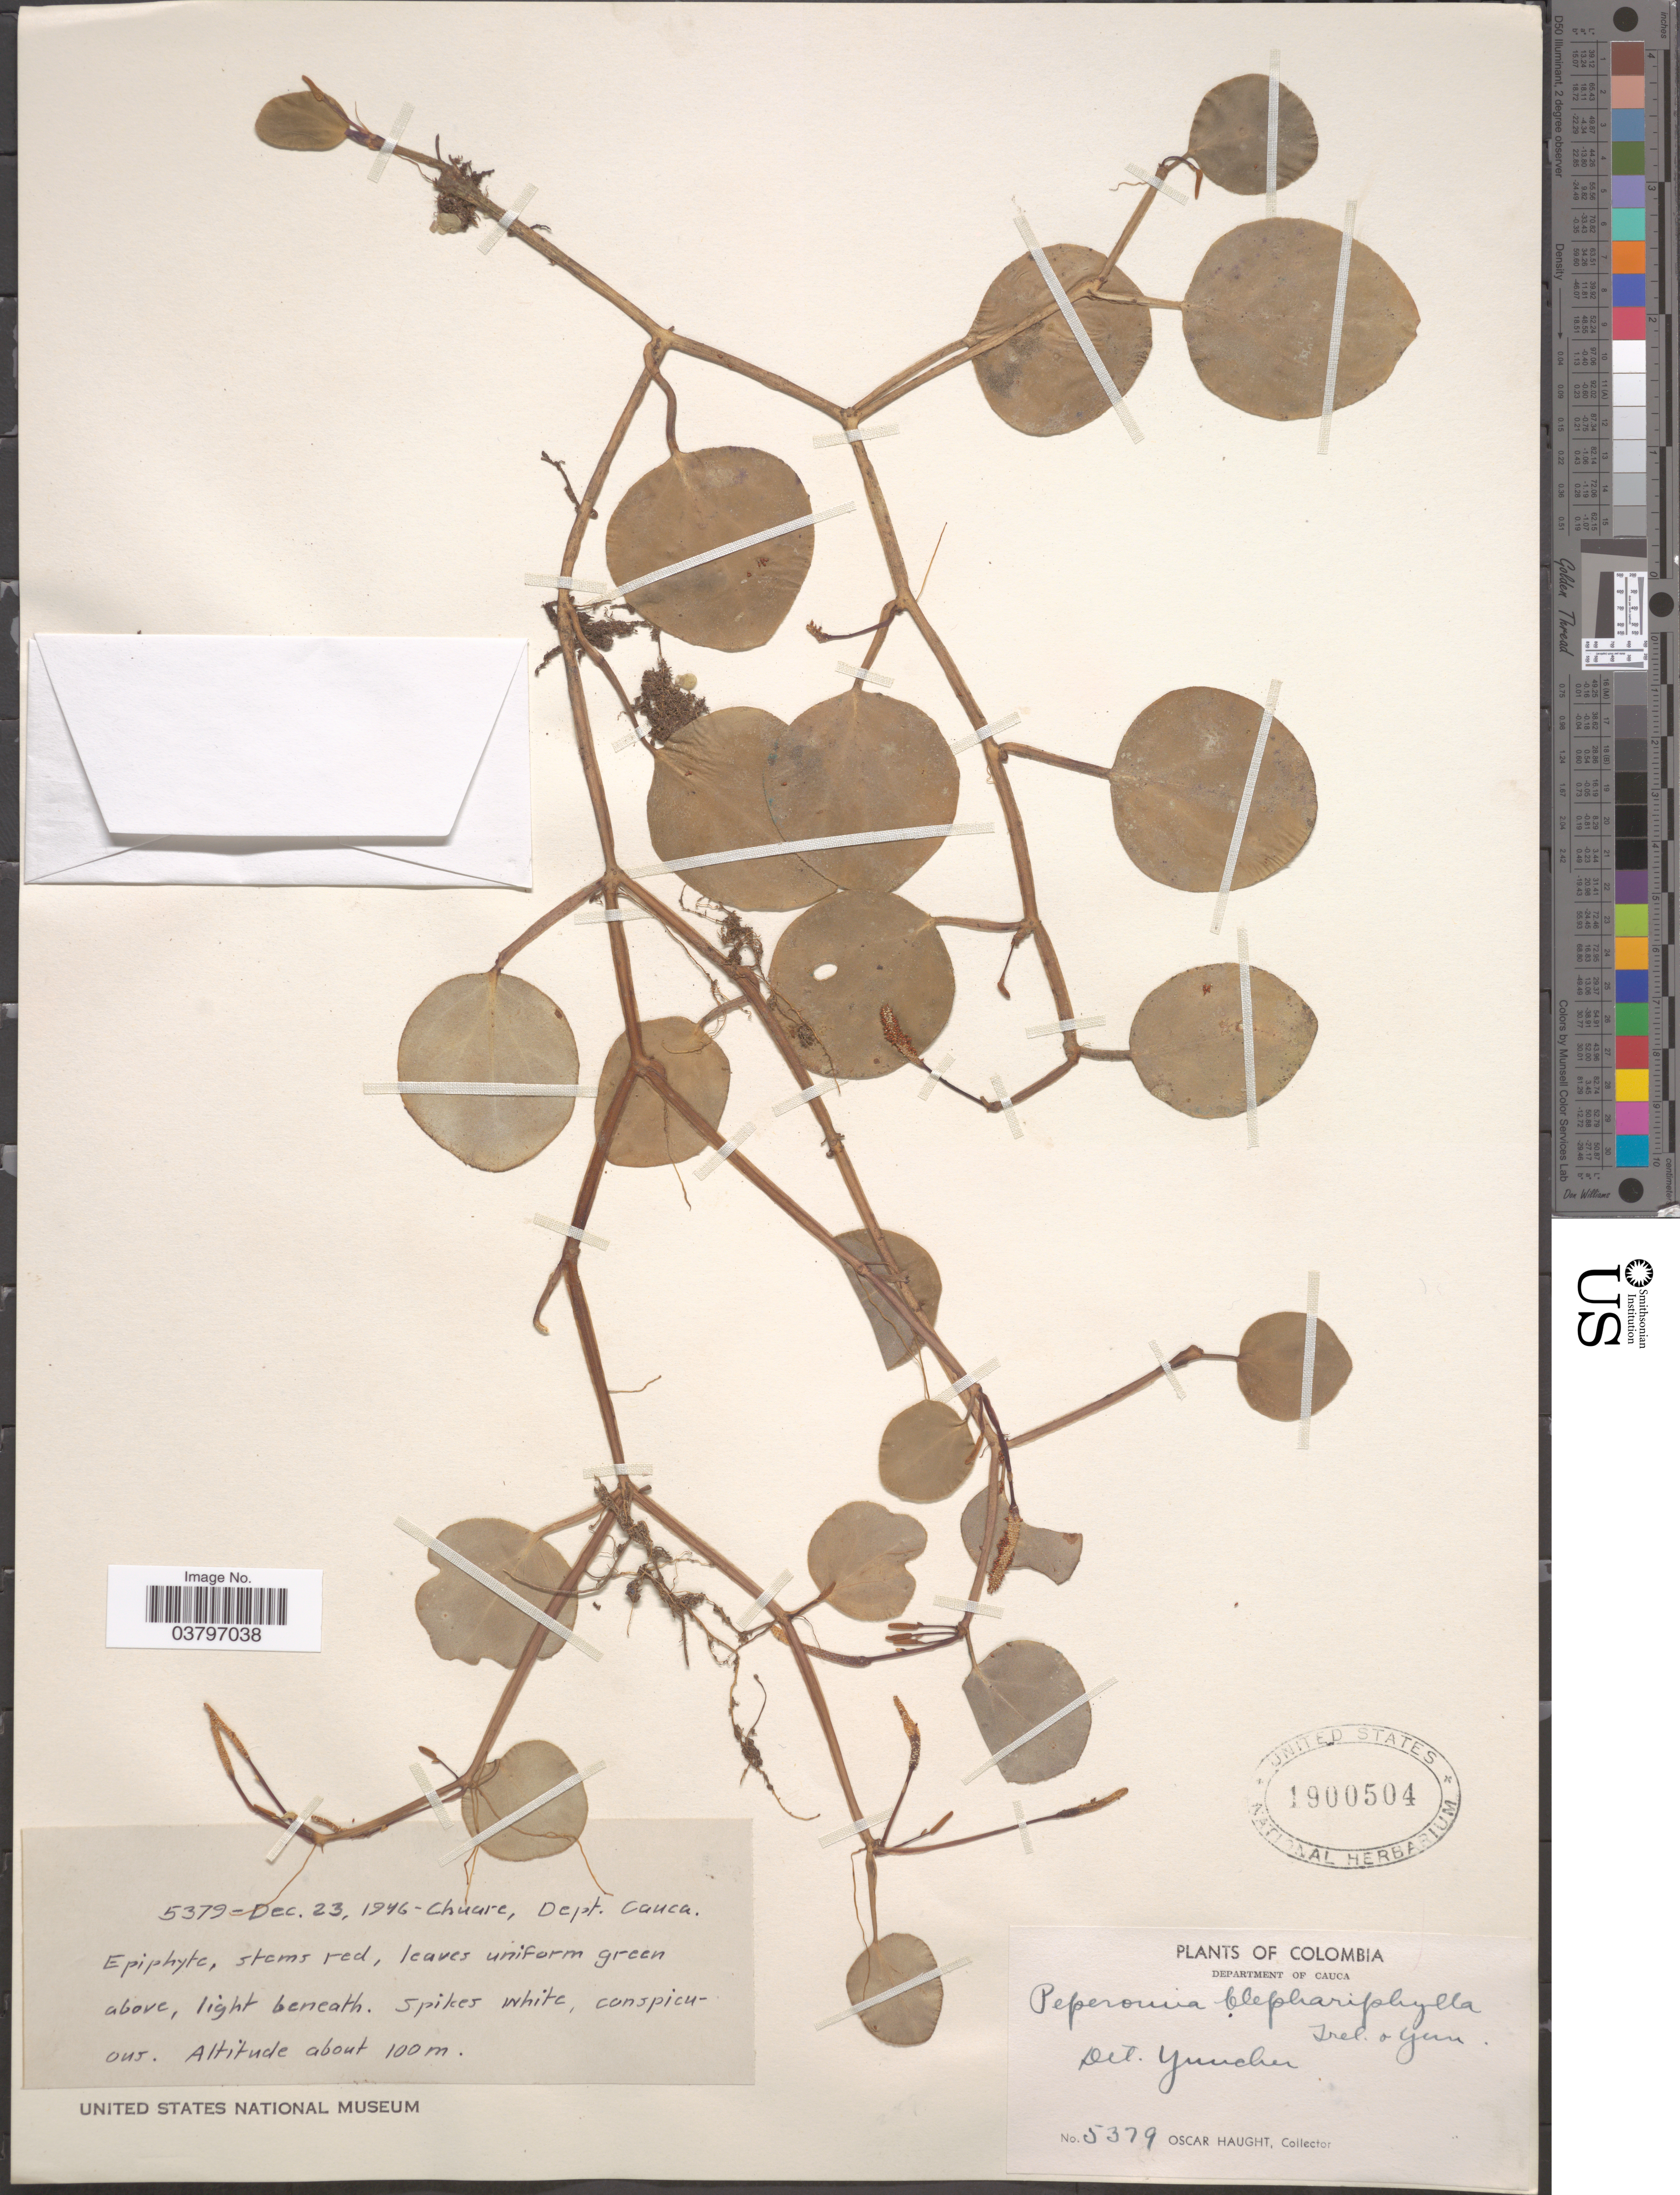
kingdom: Plantae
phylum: Tracheophyta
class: Magnoliopsida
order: Piperales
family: Piperaceae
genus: Peperomia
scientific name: Peperomia ciliaris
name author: C. DC.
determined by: Jiménez, José Estaban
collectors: O. Haught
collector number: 5379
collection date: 1946-12-23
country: Colombia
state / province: Cauca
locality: Department of Cauca. Chuure.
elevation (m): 100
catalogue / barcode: US 1900504